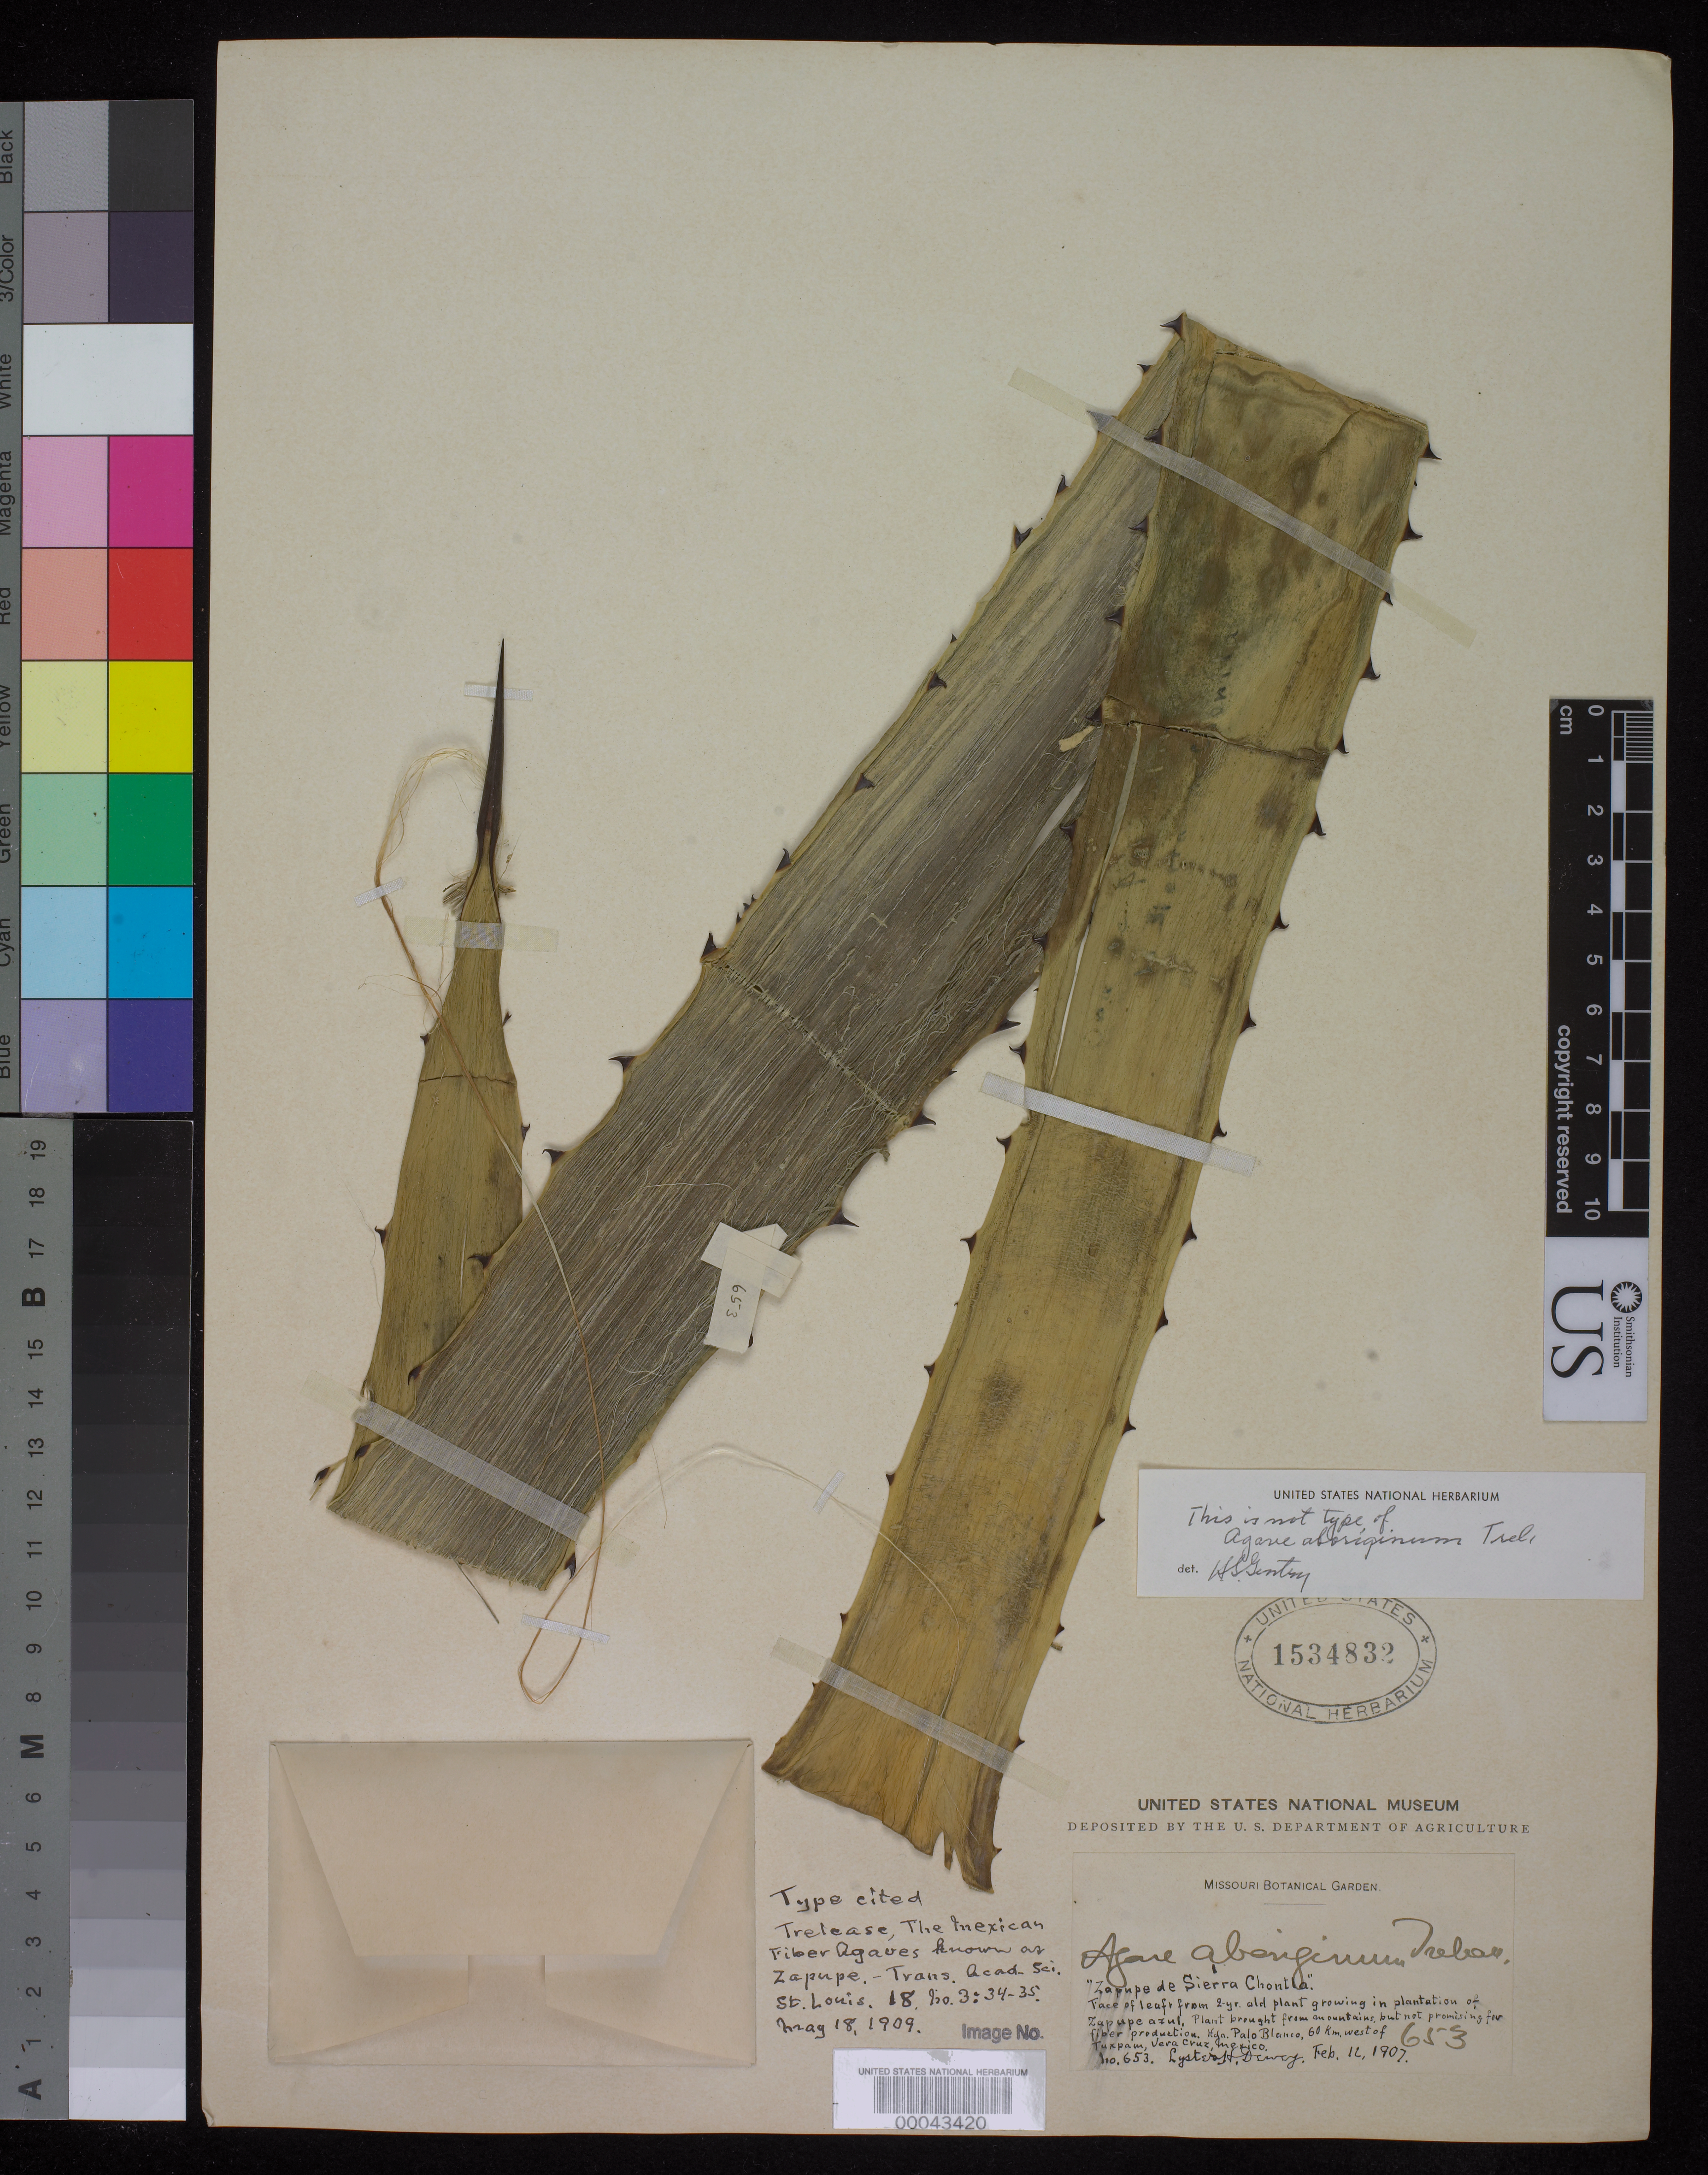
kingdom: Plantae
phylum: Tracheophyta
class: Liliopsida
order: Asparagales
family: Asparagaceae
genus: Agave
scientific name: Agave aboriginum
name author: Trel.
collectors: L. H. Dewey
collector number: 653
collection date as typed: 12 Feb 1907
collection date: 1907-02-12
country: Mexico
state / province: Veracruz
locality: Palo blanco, 60 km W of tuxpam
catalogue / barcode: US 1534832